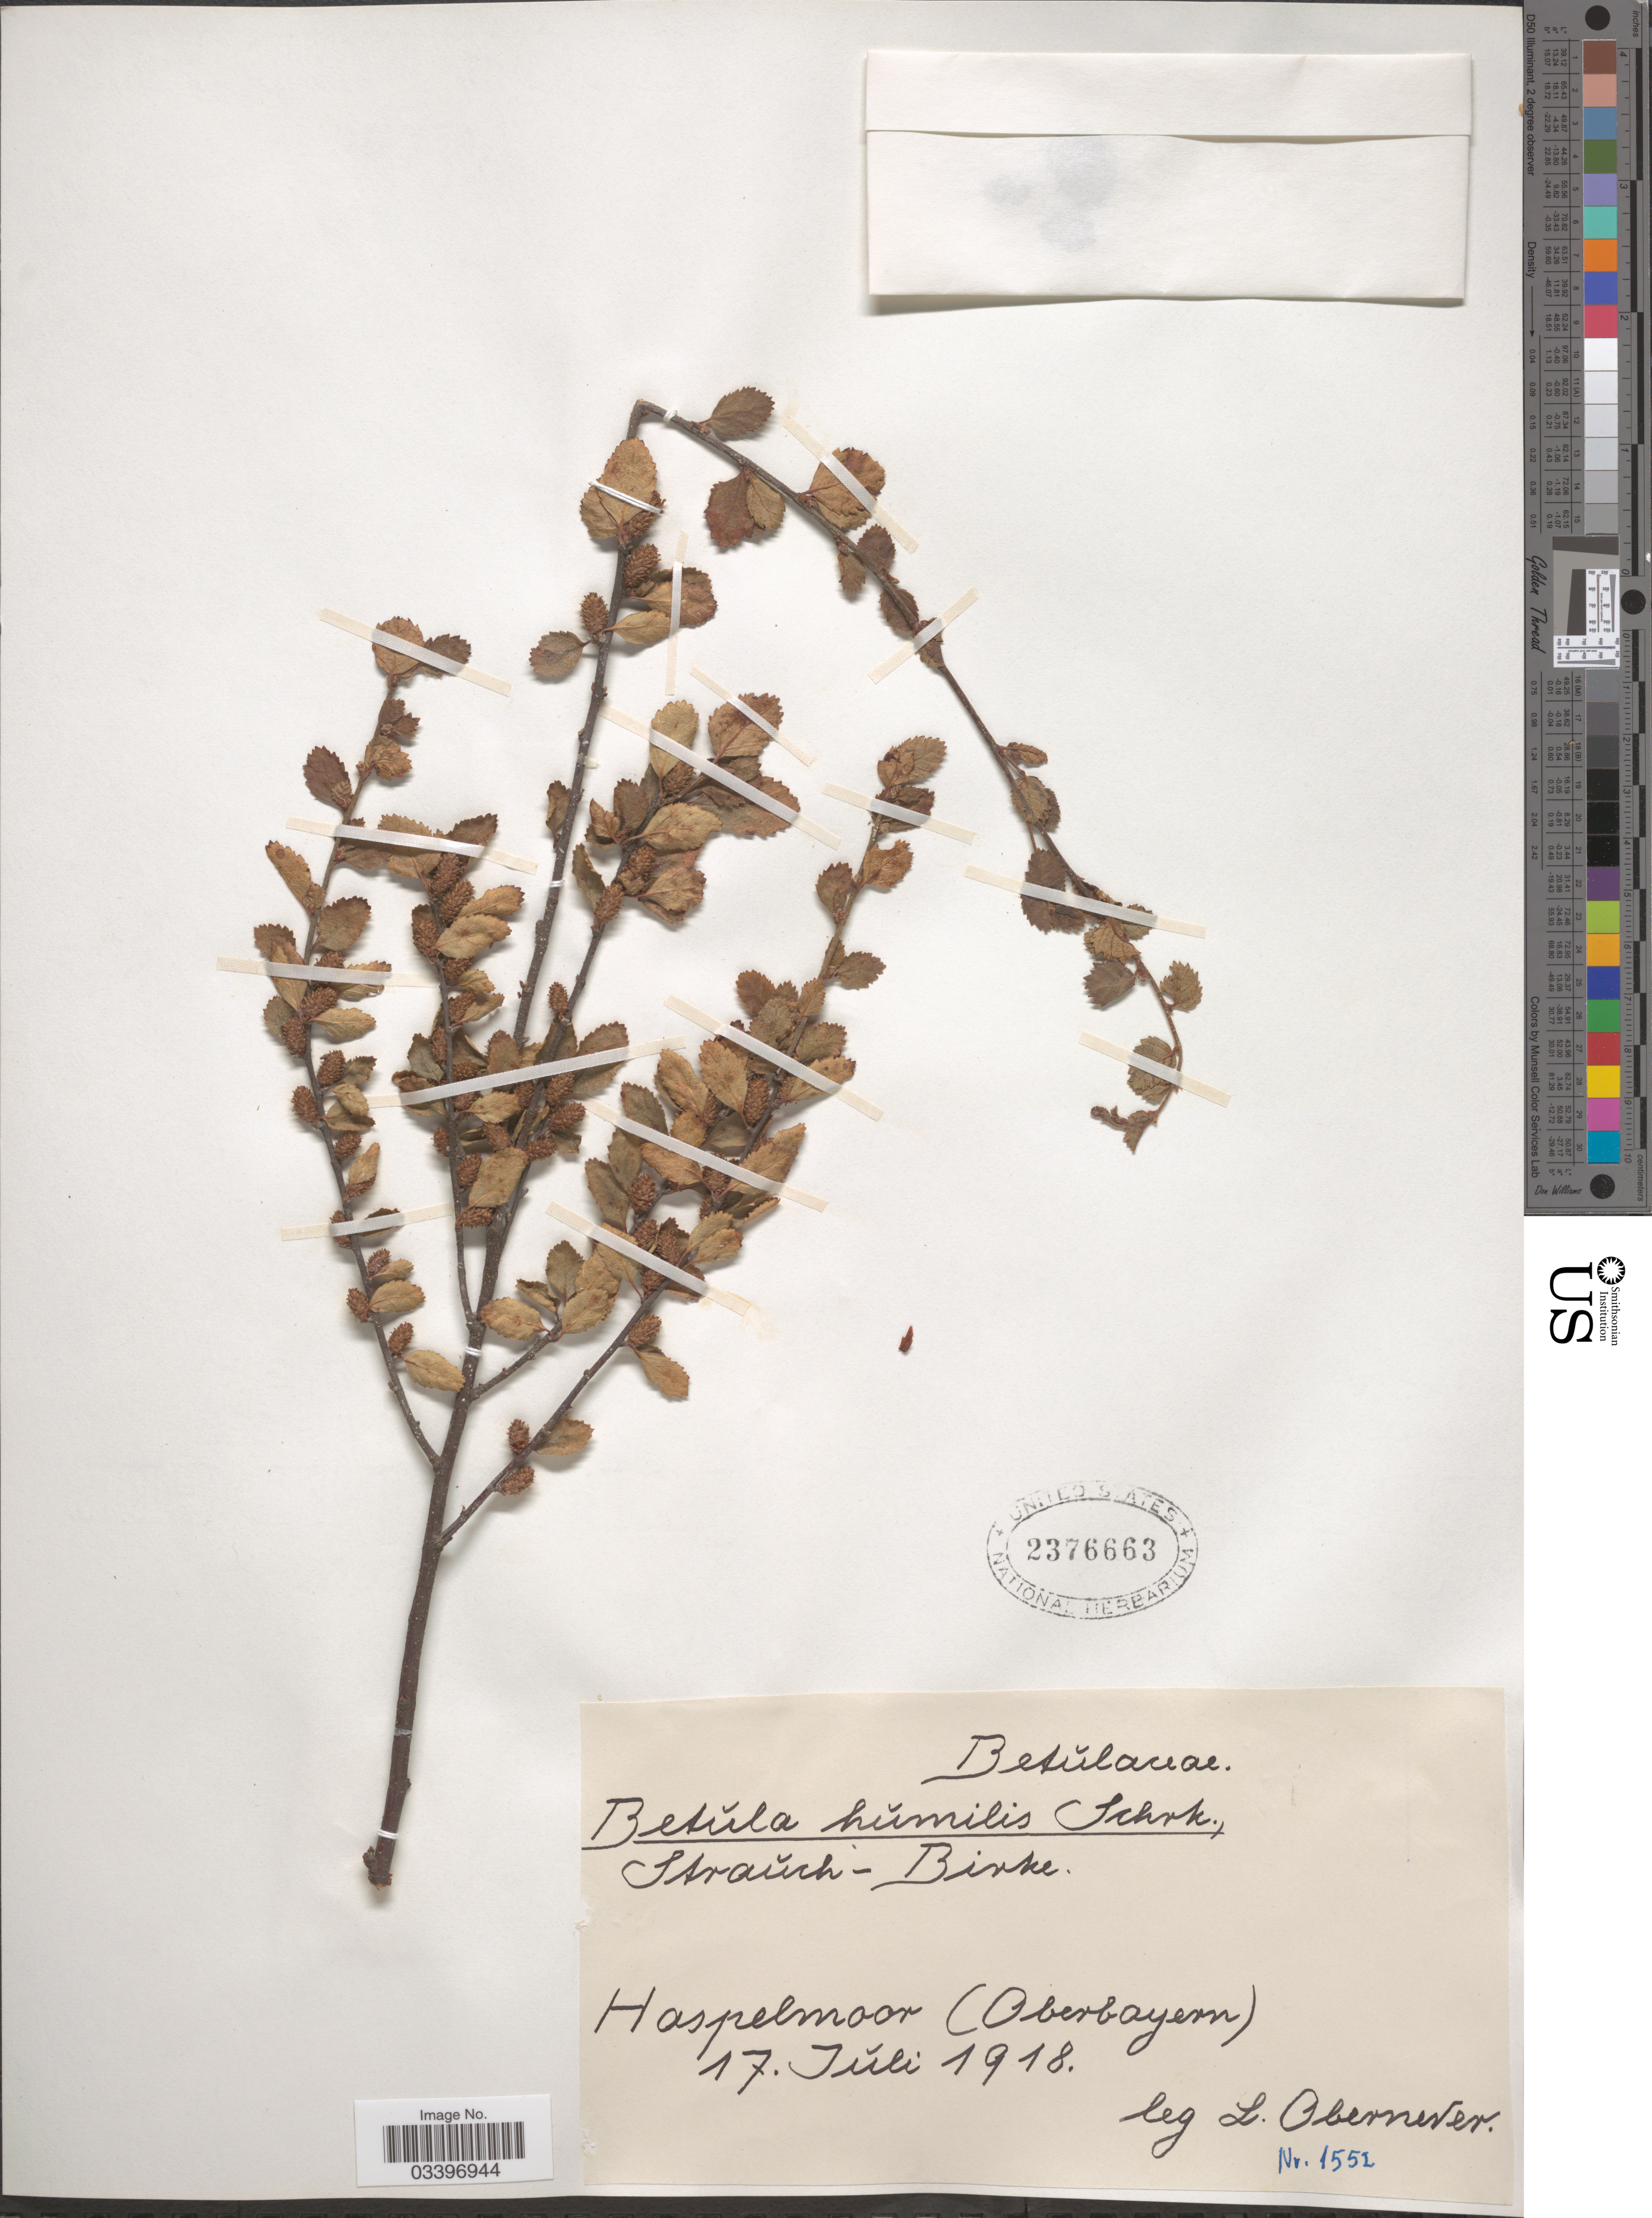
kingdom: Plantae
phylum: Tracheophyta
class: Magnoliopsida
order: Fagales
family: Betulaceae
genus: Betula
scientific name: Betula humilis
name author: Schrank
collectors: L. Oberneder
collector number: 1552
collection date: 1918-07-17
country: Germany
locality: Haspelmoor (Oberbayern).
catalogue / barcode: US 2376663